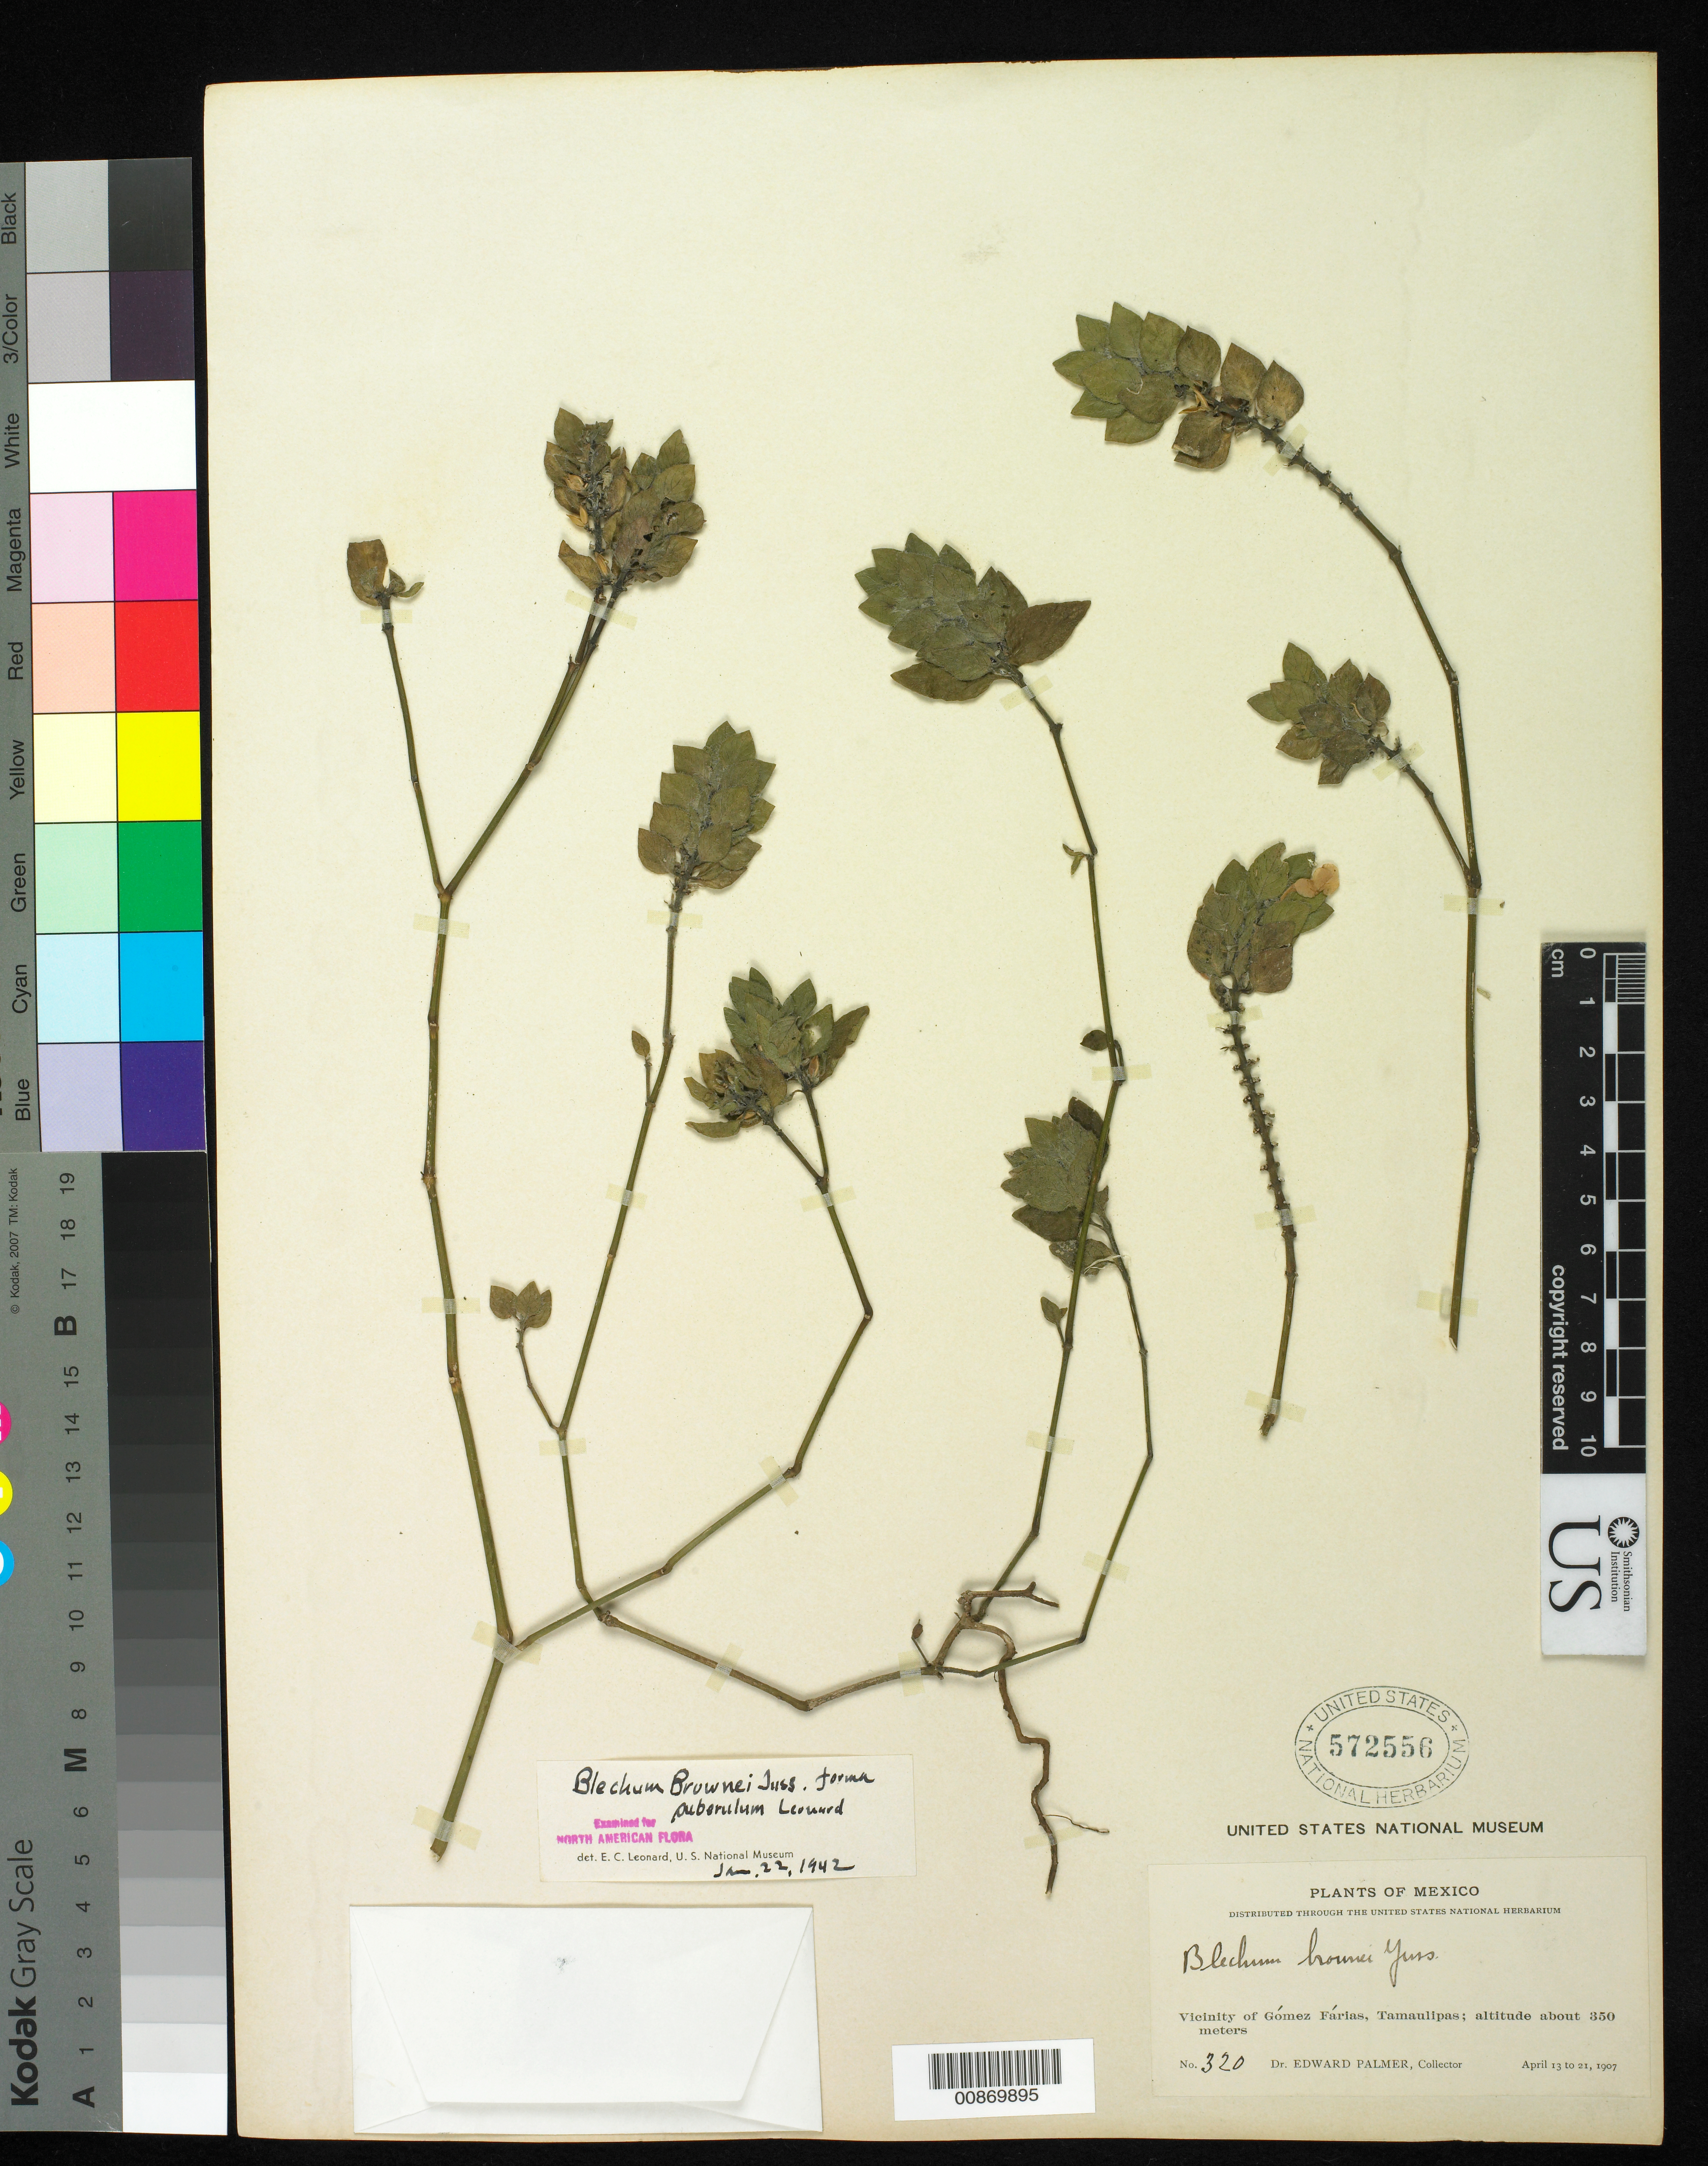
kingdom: Plantae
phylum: Tracheophyta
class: Magnoliopsida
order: Lamiales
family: Acanthaceae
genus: Blechum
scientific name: Blechum brownei f. puberulum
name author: Leonard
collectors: E. Palmer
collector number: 320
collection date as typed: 13 Apr 1907 to 21 Apr 1907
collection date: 1907-04-13/1907-04-21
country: Mexico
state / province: Tamaulipas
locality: Vicinity of Gómez Farias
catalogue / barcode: US 572556